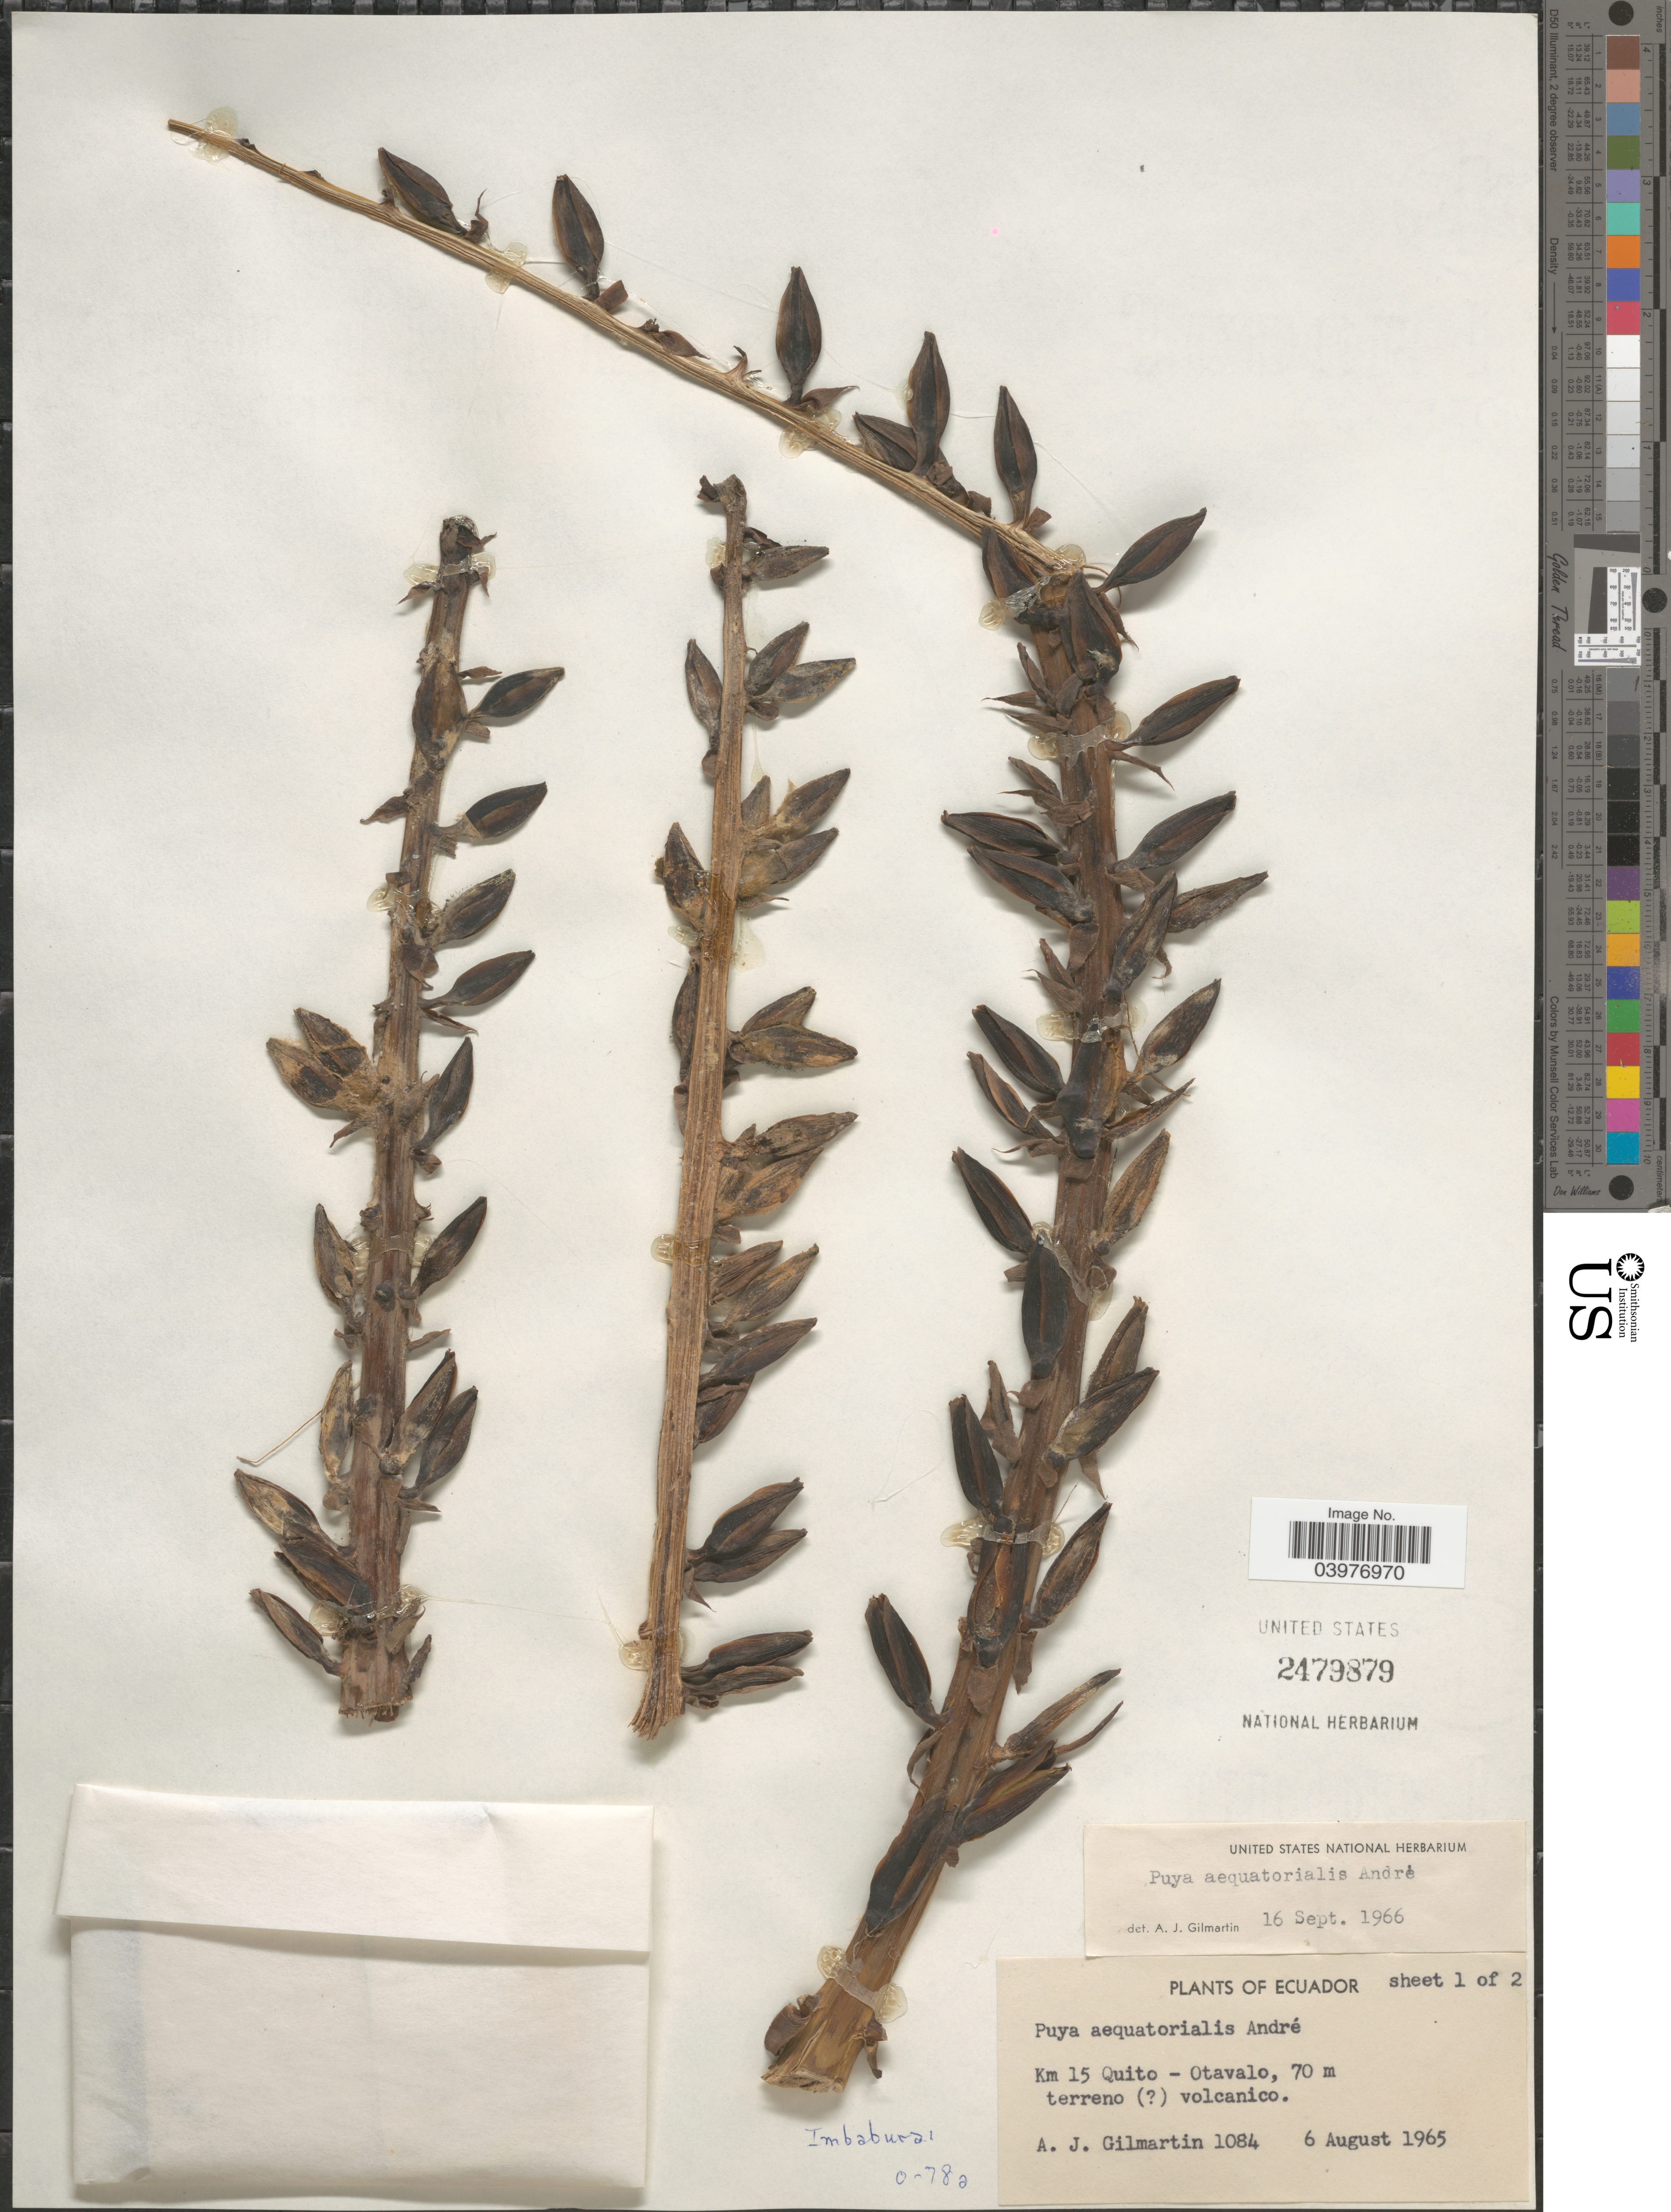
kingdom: Plantae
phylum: Tracheophyta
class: Liliopsida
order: Poales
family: Bromeliaceae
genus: Puya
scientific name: Puya aequatorialis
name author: André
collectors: A. J. Gilmartin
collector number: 1084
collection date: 1965-08-06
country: Ecuador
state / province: Imbabura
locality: Km 15 Quito - Otavalo.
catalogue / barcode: US 2479879